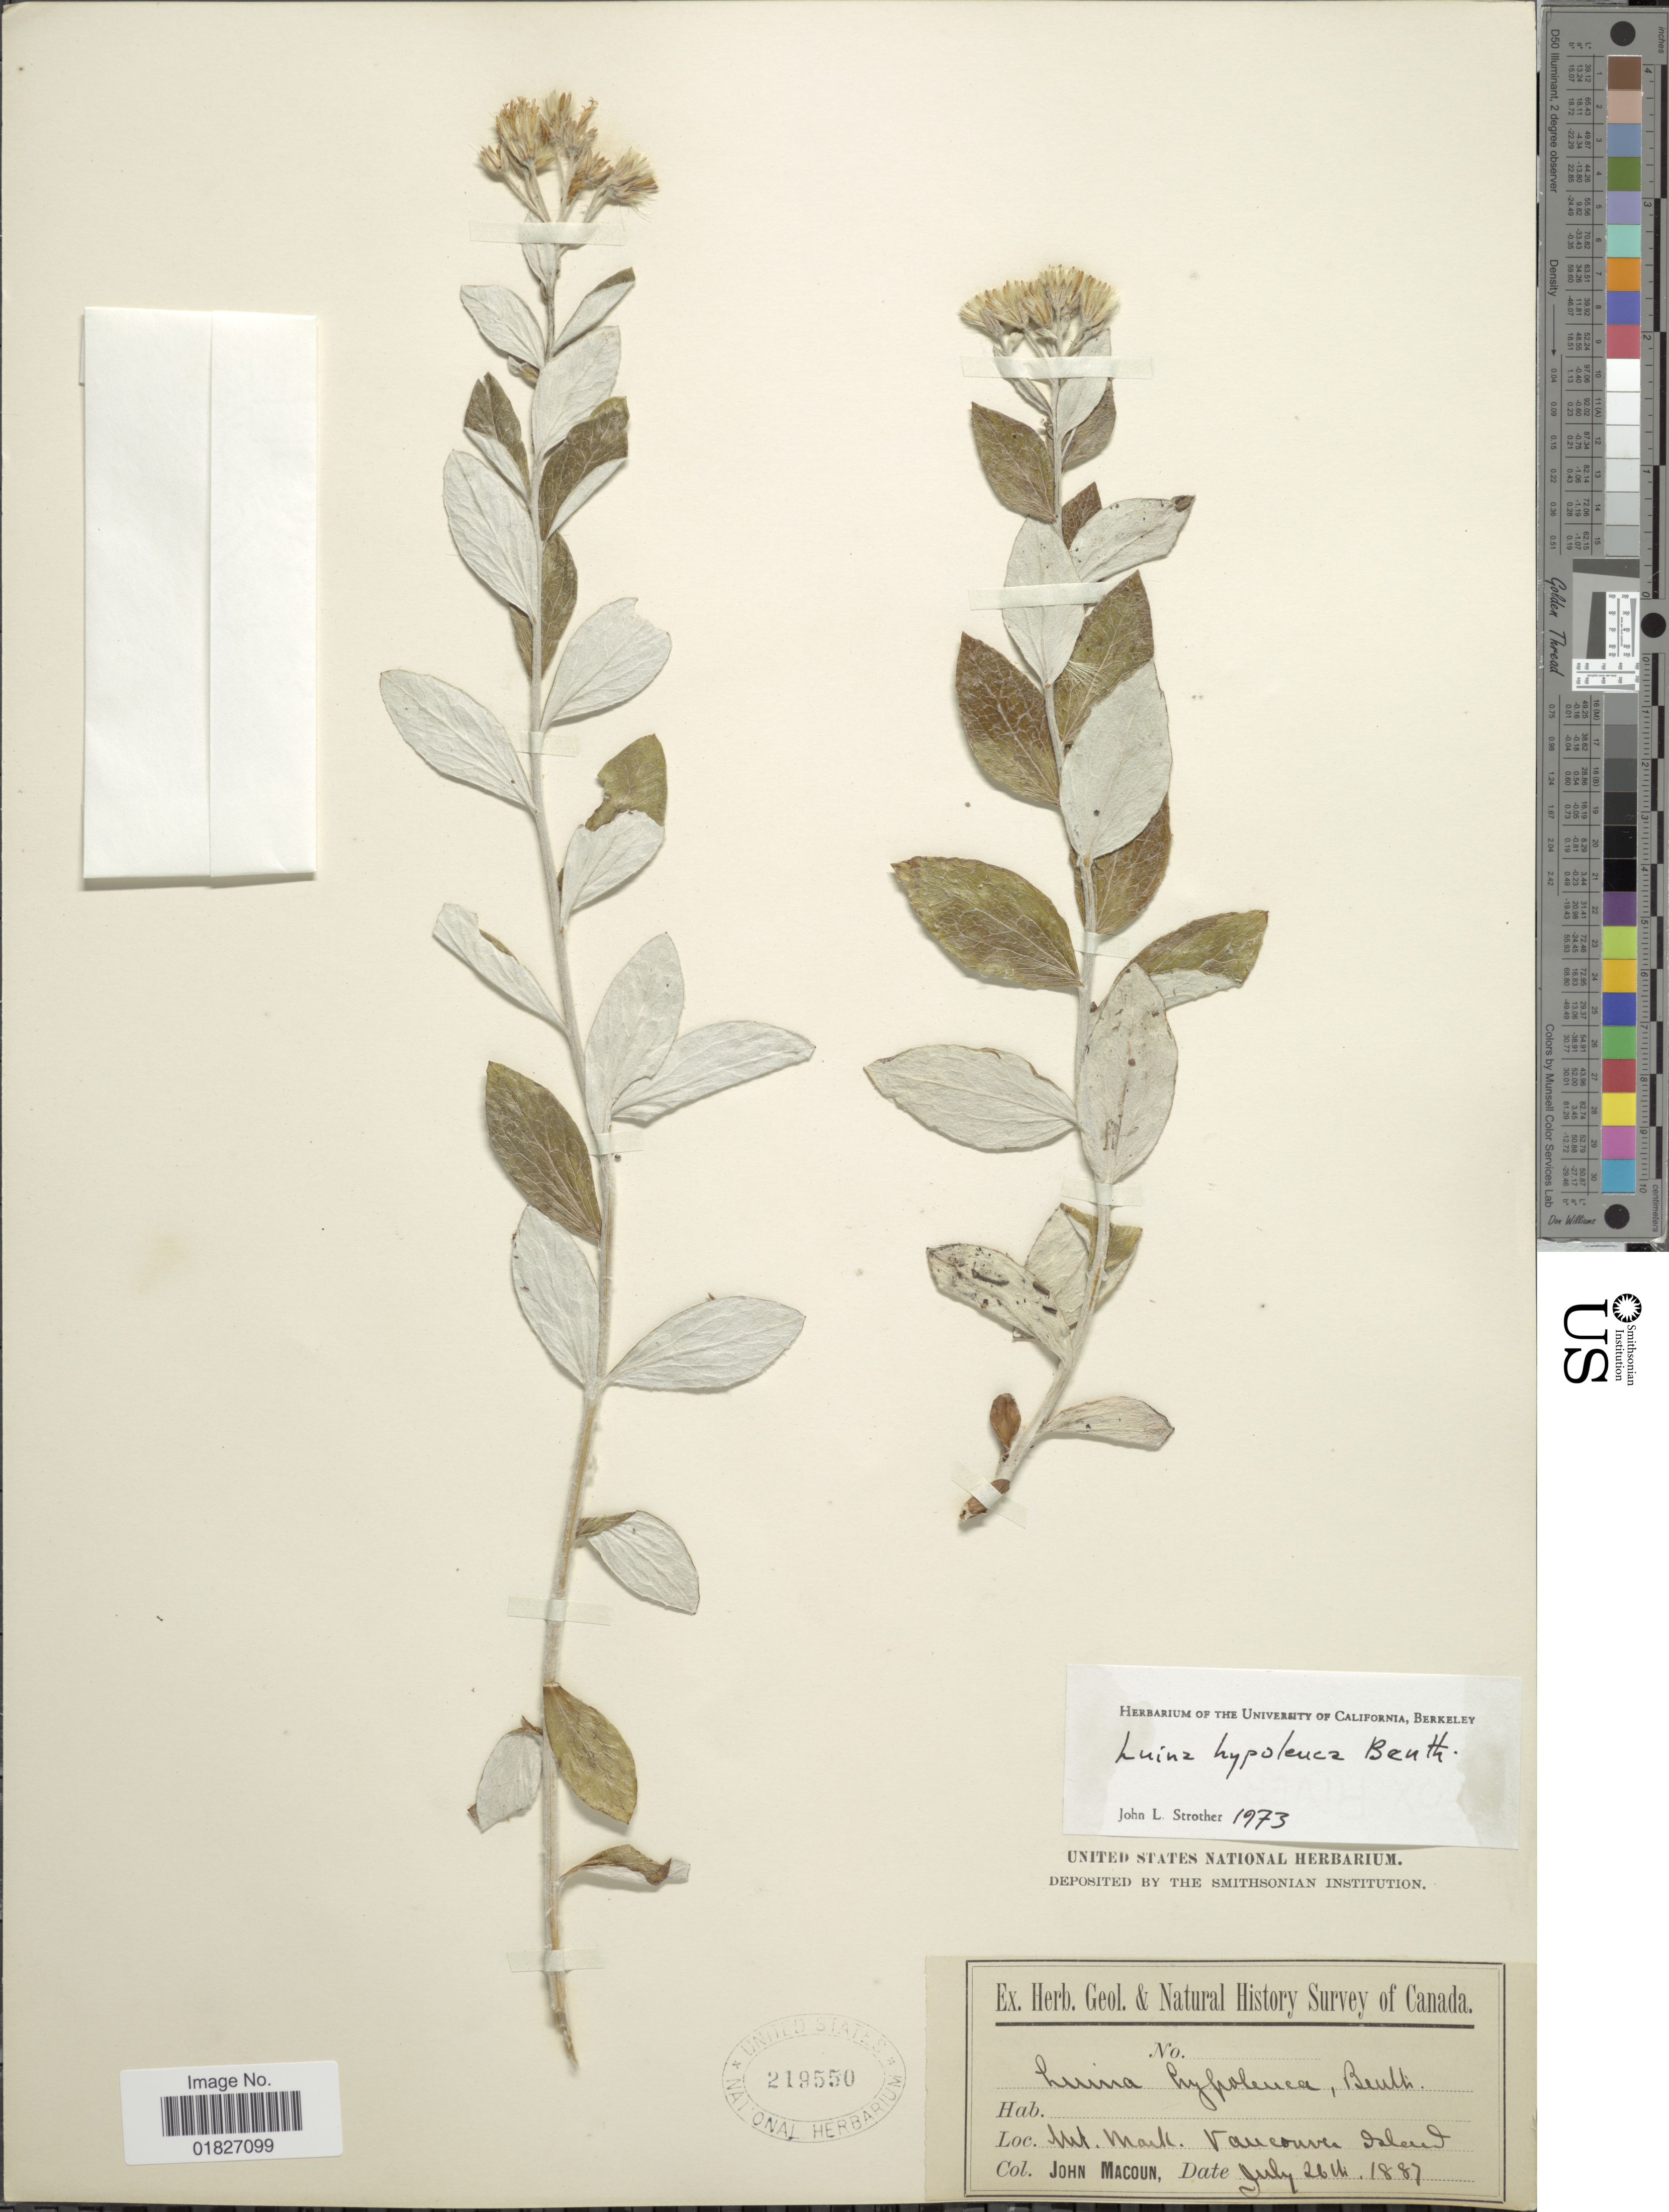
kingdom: Plantae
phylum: Tracheophyta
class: Magnoliopsida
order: Asterales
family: Asteraceae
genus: Luina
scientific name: Luina hypoleuca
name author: Benth.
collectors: J. Macoun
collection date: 1887-07-26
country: Canada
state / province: British Columbia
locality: Mt. Mark, Vancouver Island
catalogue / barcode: US 219550